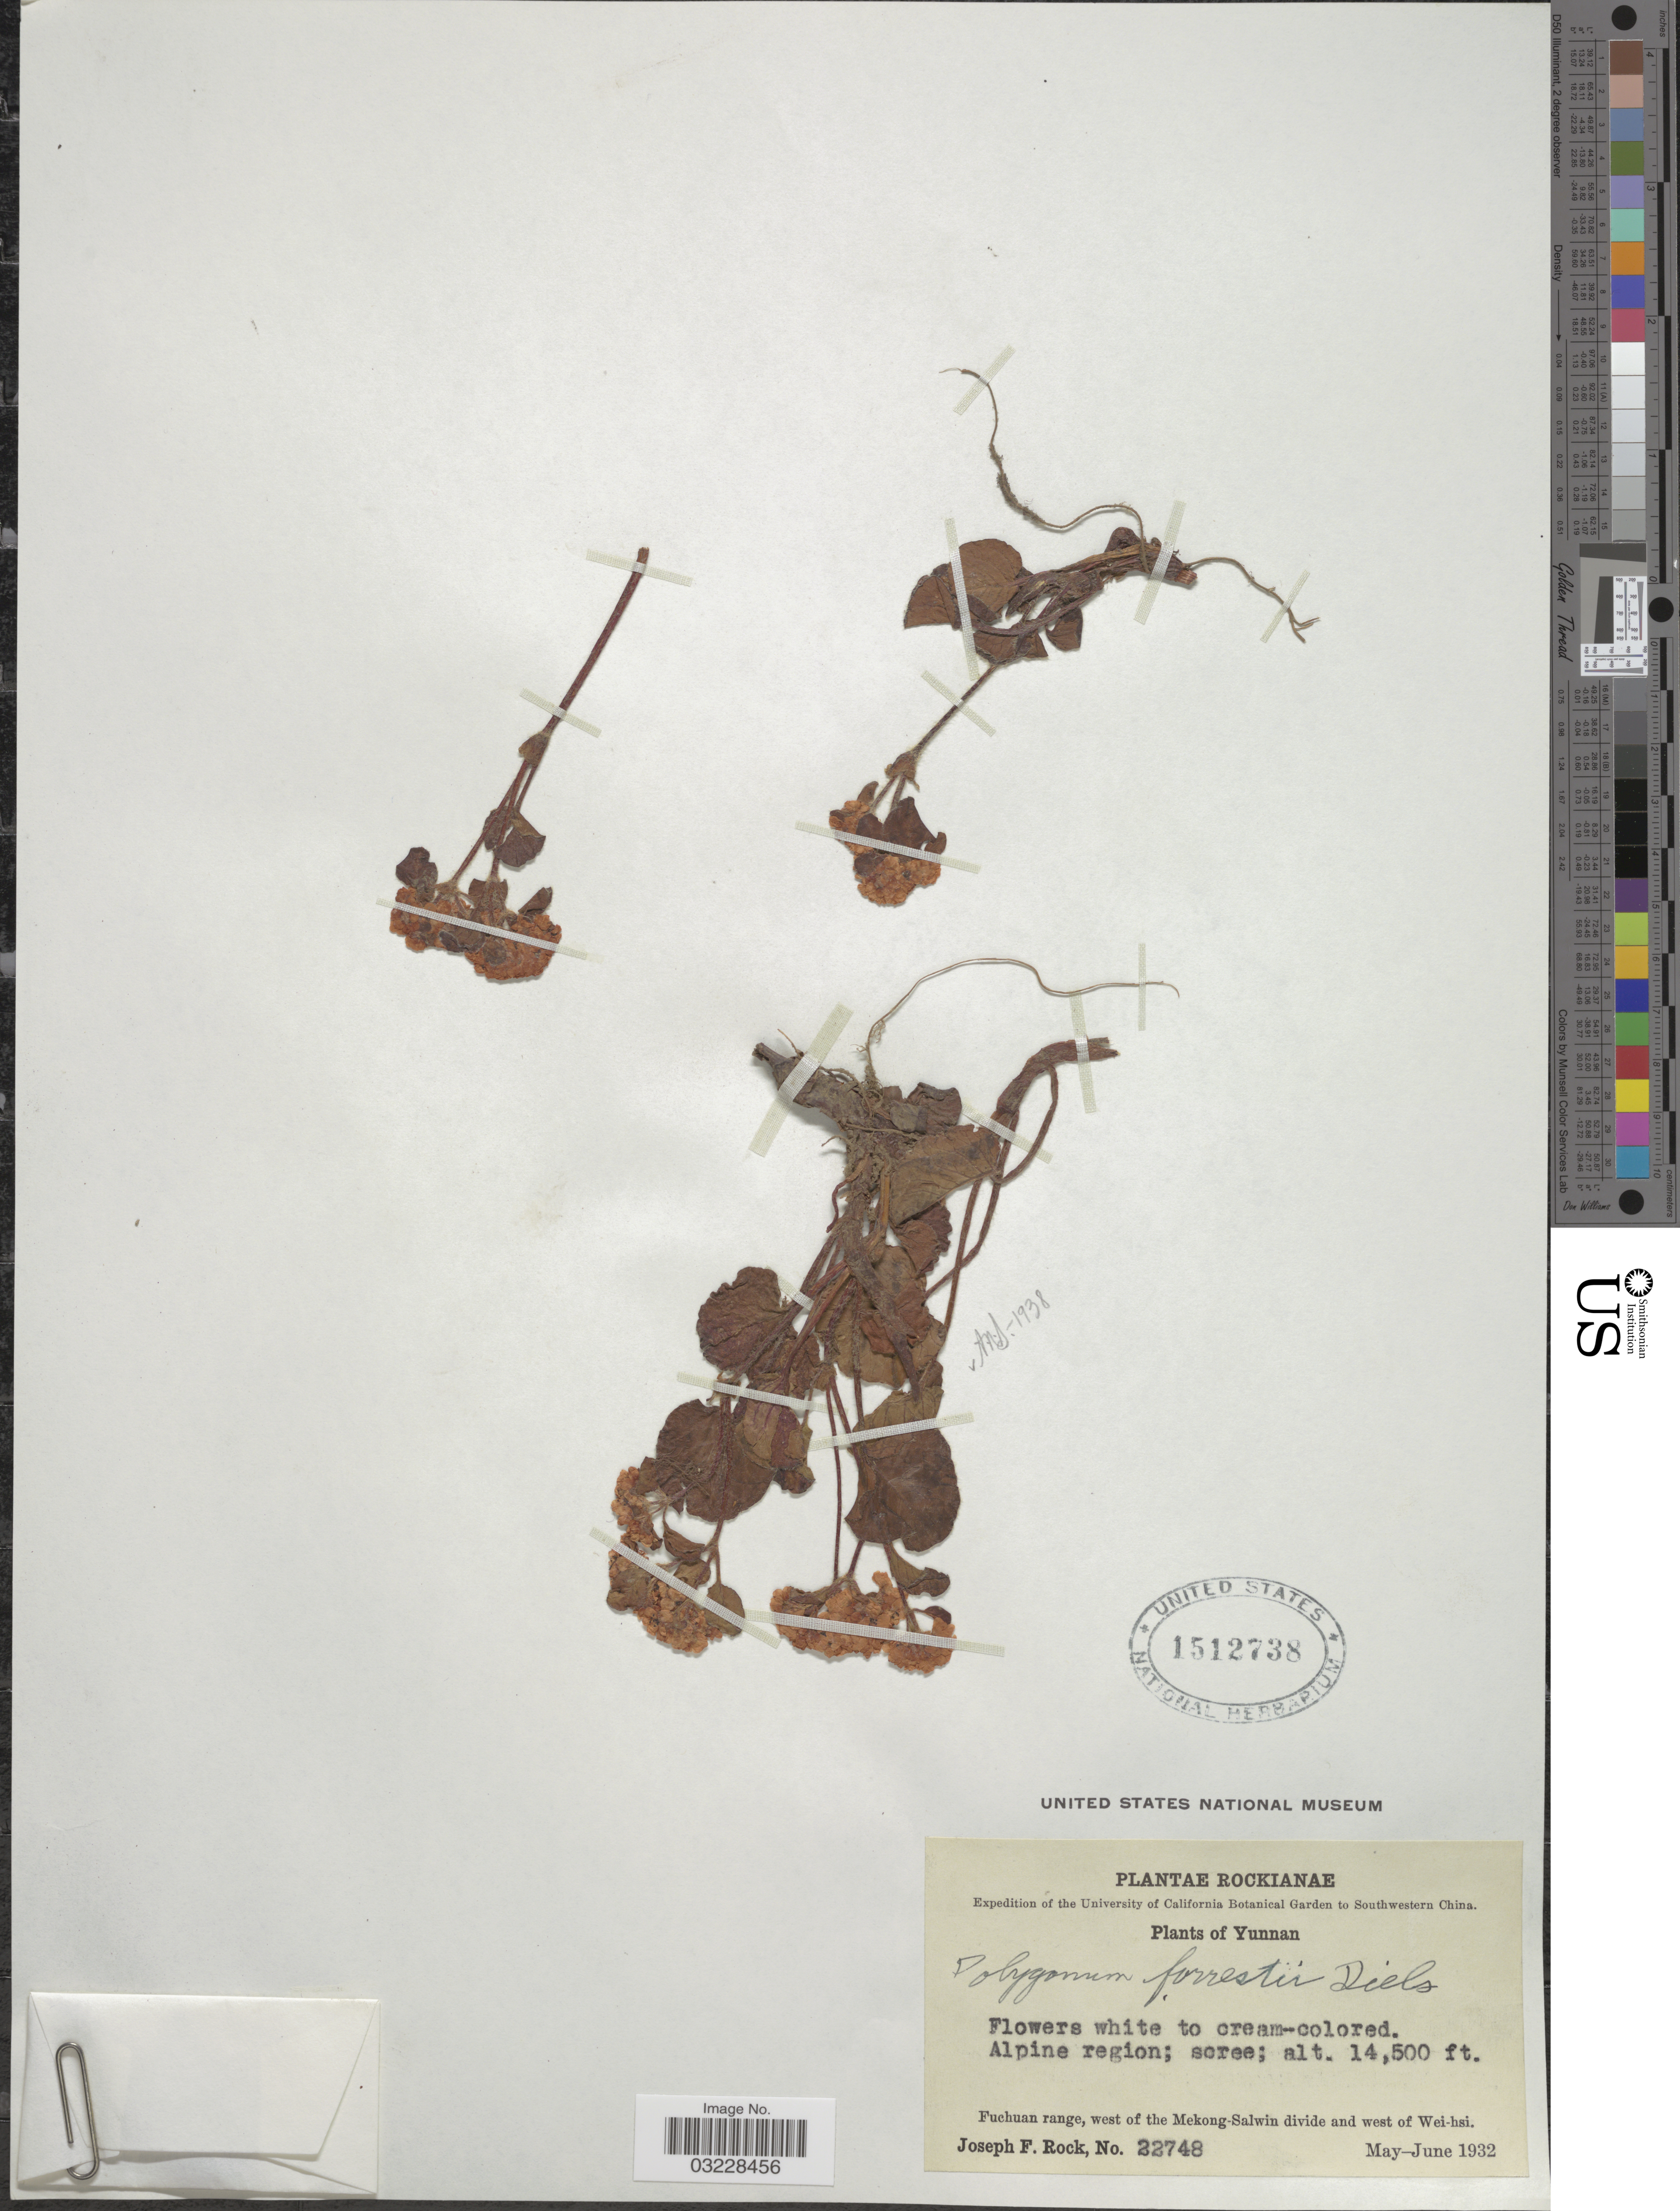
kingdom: Plantae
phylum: Tracheophyta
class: Magnoliopsida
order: Caryophyllales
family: Polygonaceae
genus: Koenigia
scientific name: Koenigia forrestii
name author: (Diels) T.M. Schust. & Měsíček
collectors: J. F. Rock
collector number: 22748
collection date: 1932-05/1932-06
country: China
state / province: Yunnan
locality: Southwestern China. Alpine region. Fuchuan range, west of the Mekong-Salwin divide and west of Wei-hsi.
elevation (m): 4420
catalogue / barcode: US 1512738